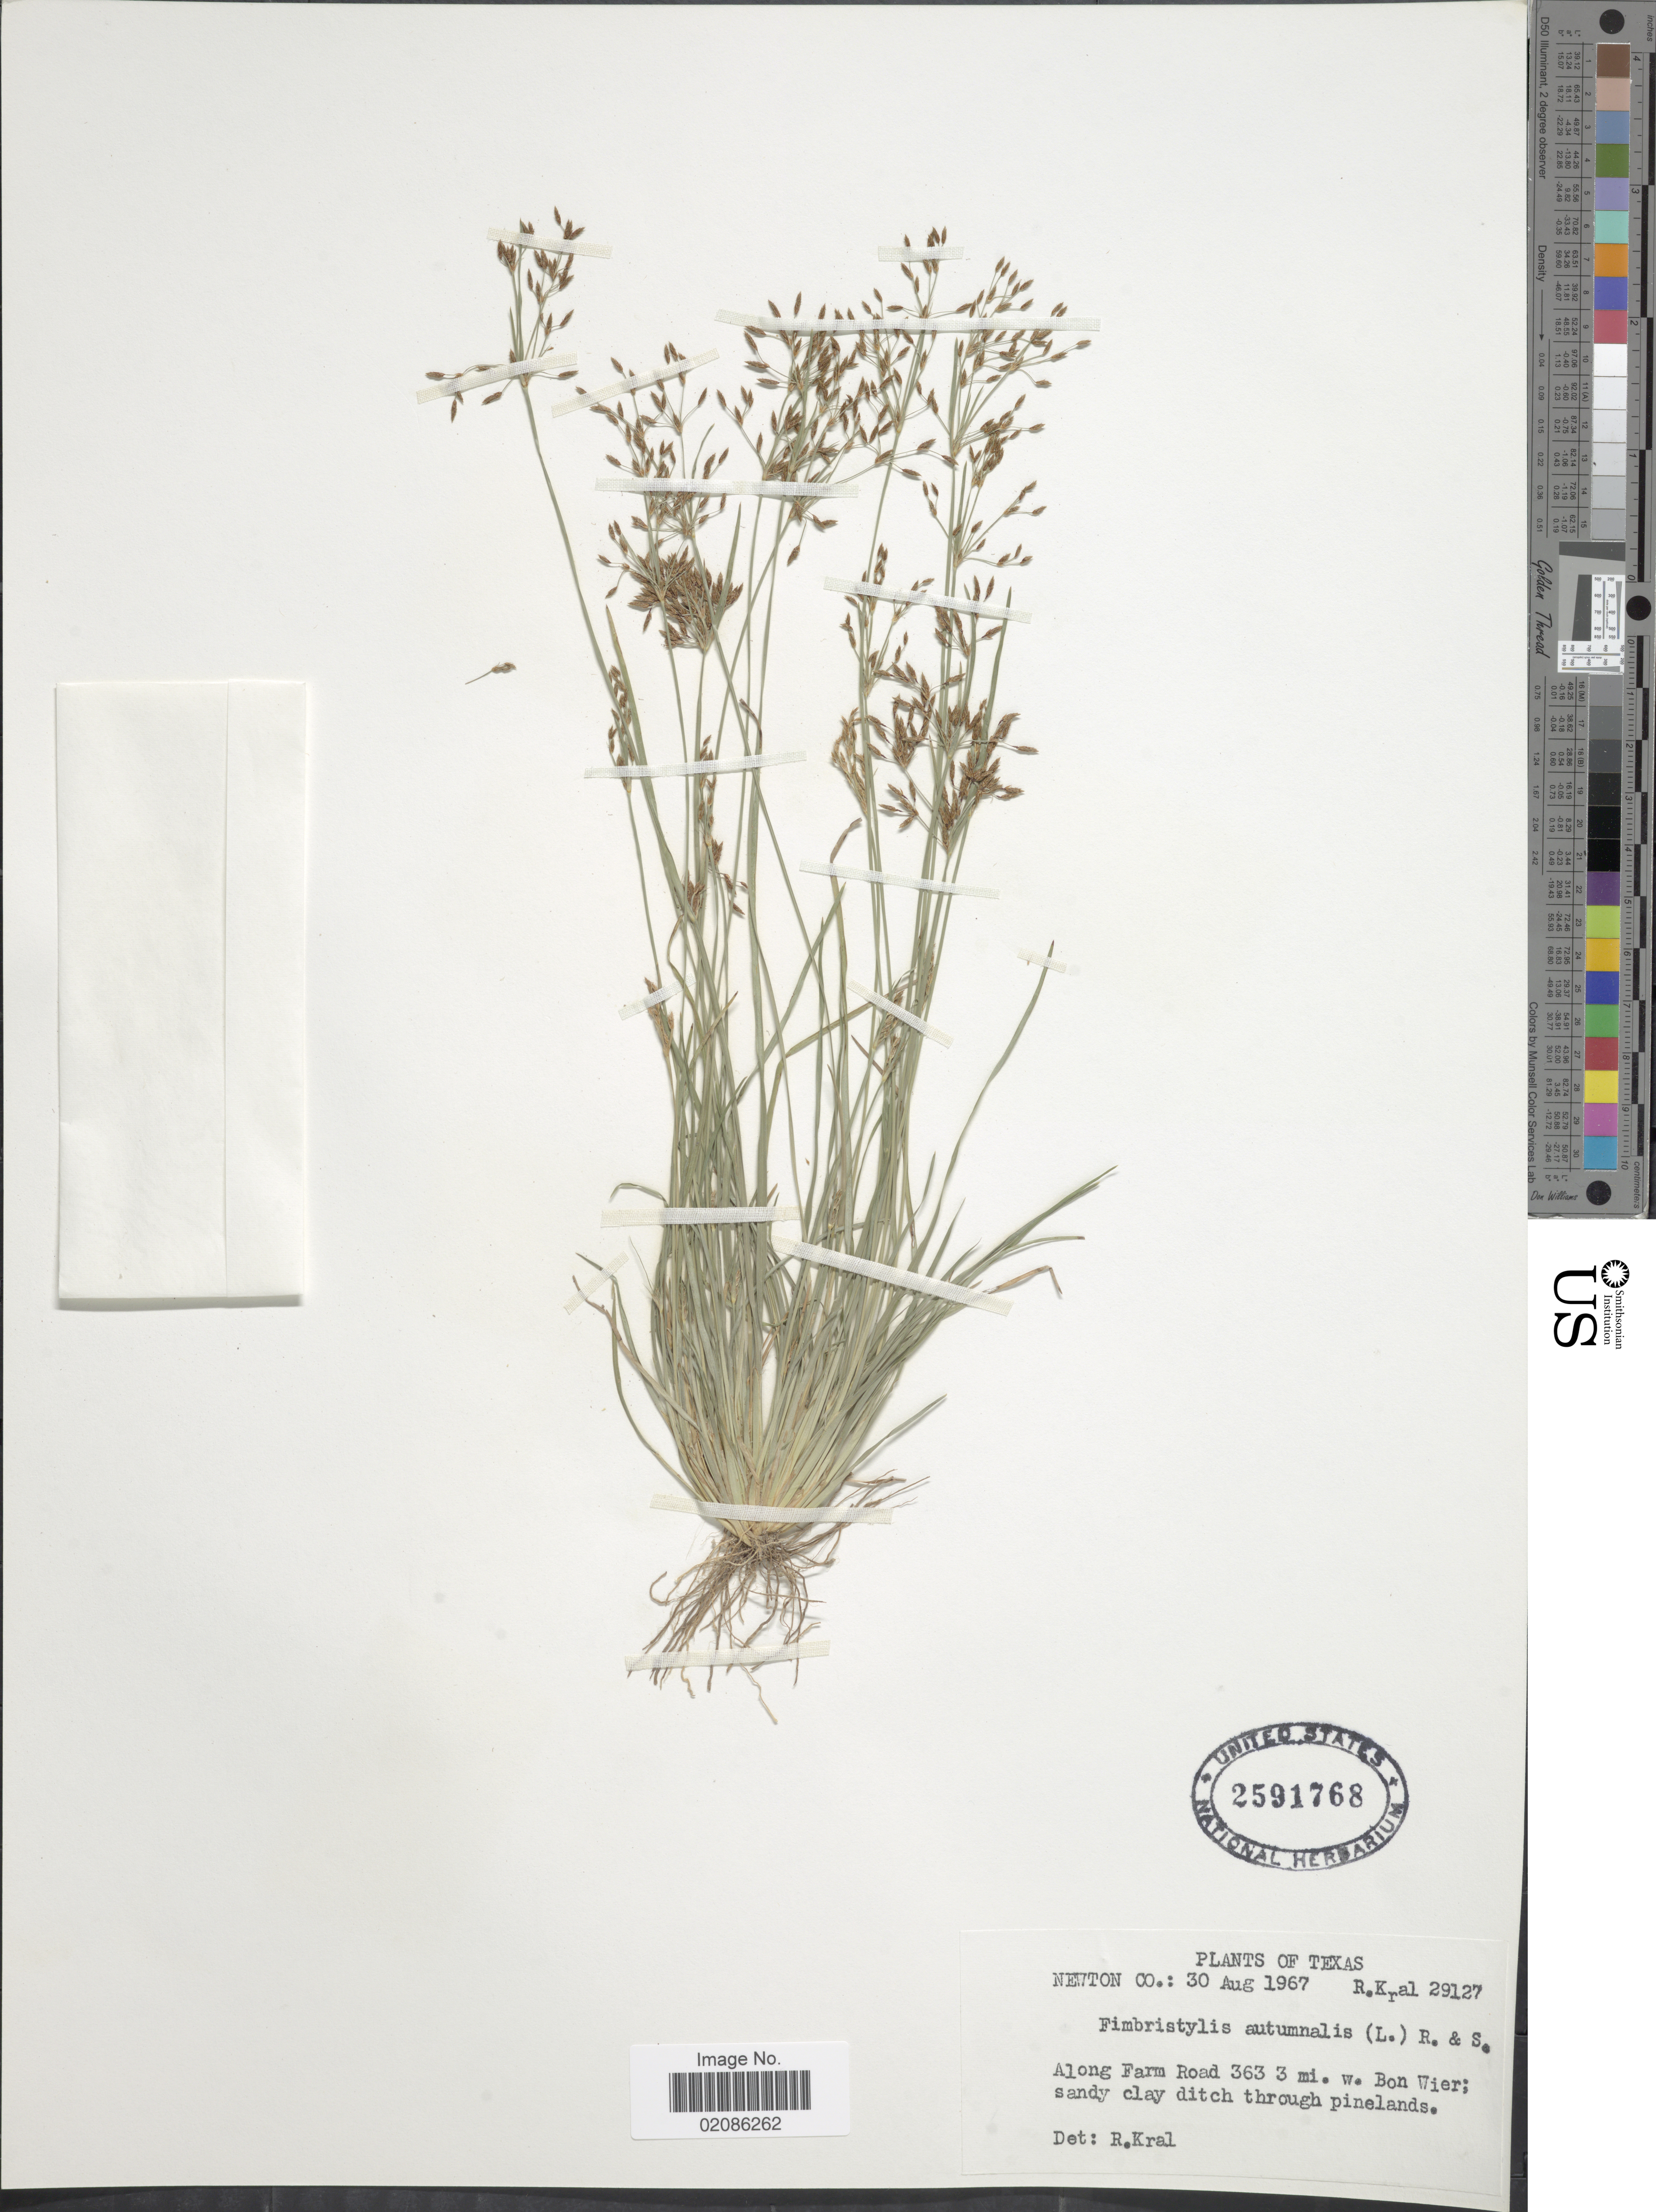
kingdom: Plantae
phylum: Tracheophyta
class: Liliopsida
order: Poales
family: Cyperaceae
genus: Fimbristylis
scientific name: Fimbristylis autumnalis (L.) Roem. & Schult.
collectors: R. Kral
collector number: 29127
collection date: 1967-08-30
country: United States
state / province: Texas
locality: Newton Co; Along Farm Road 363 3 mi w. Bon Wier; sandy clay ditch through pinelands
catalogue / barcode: US 2591768